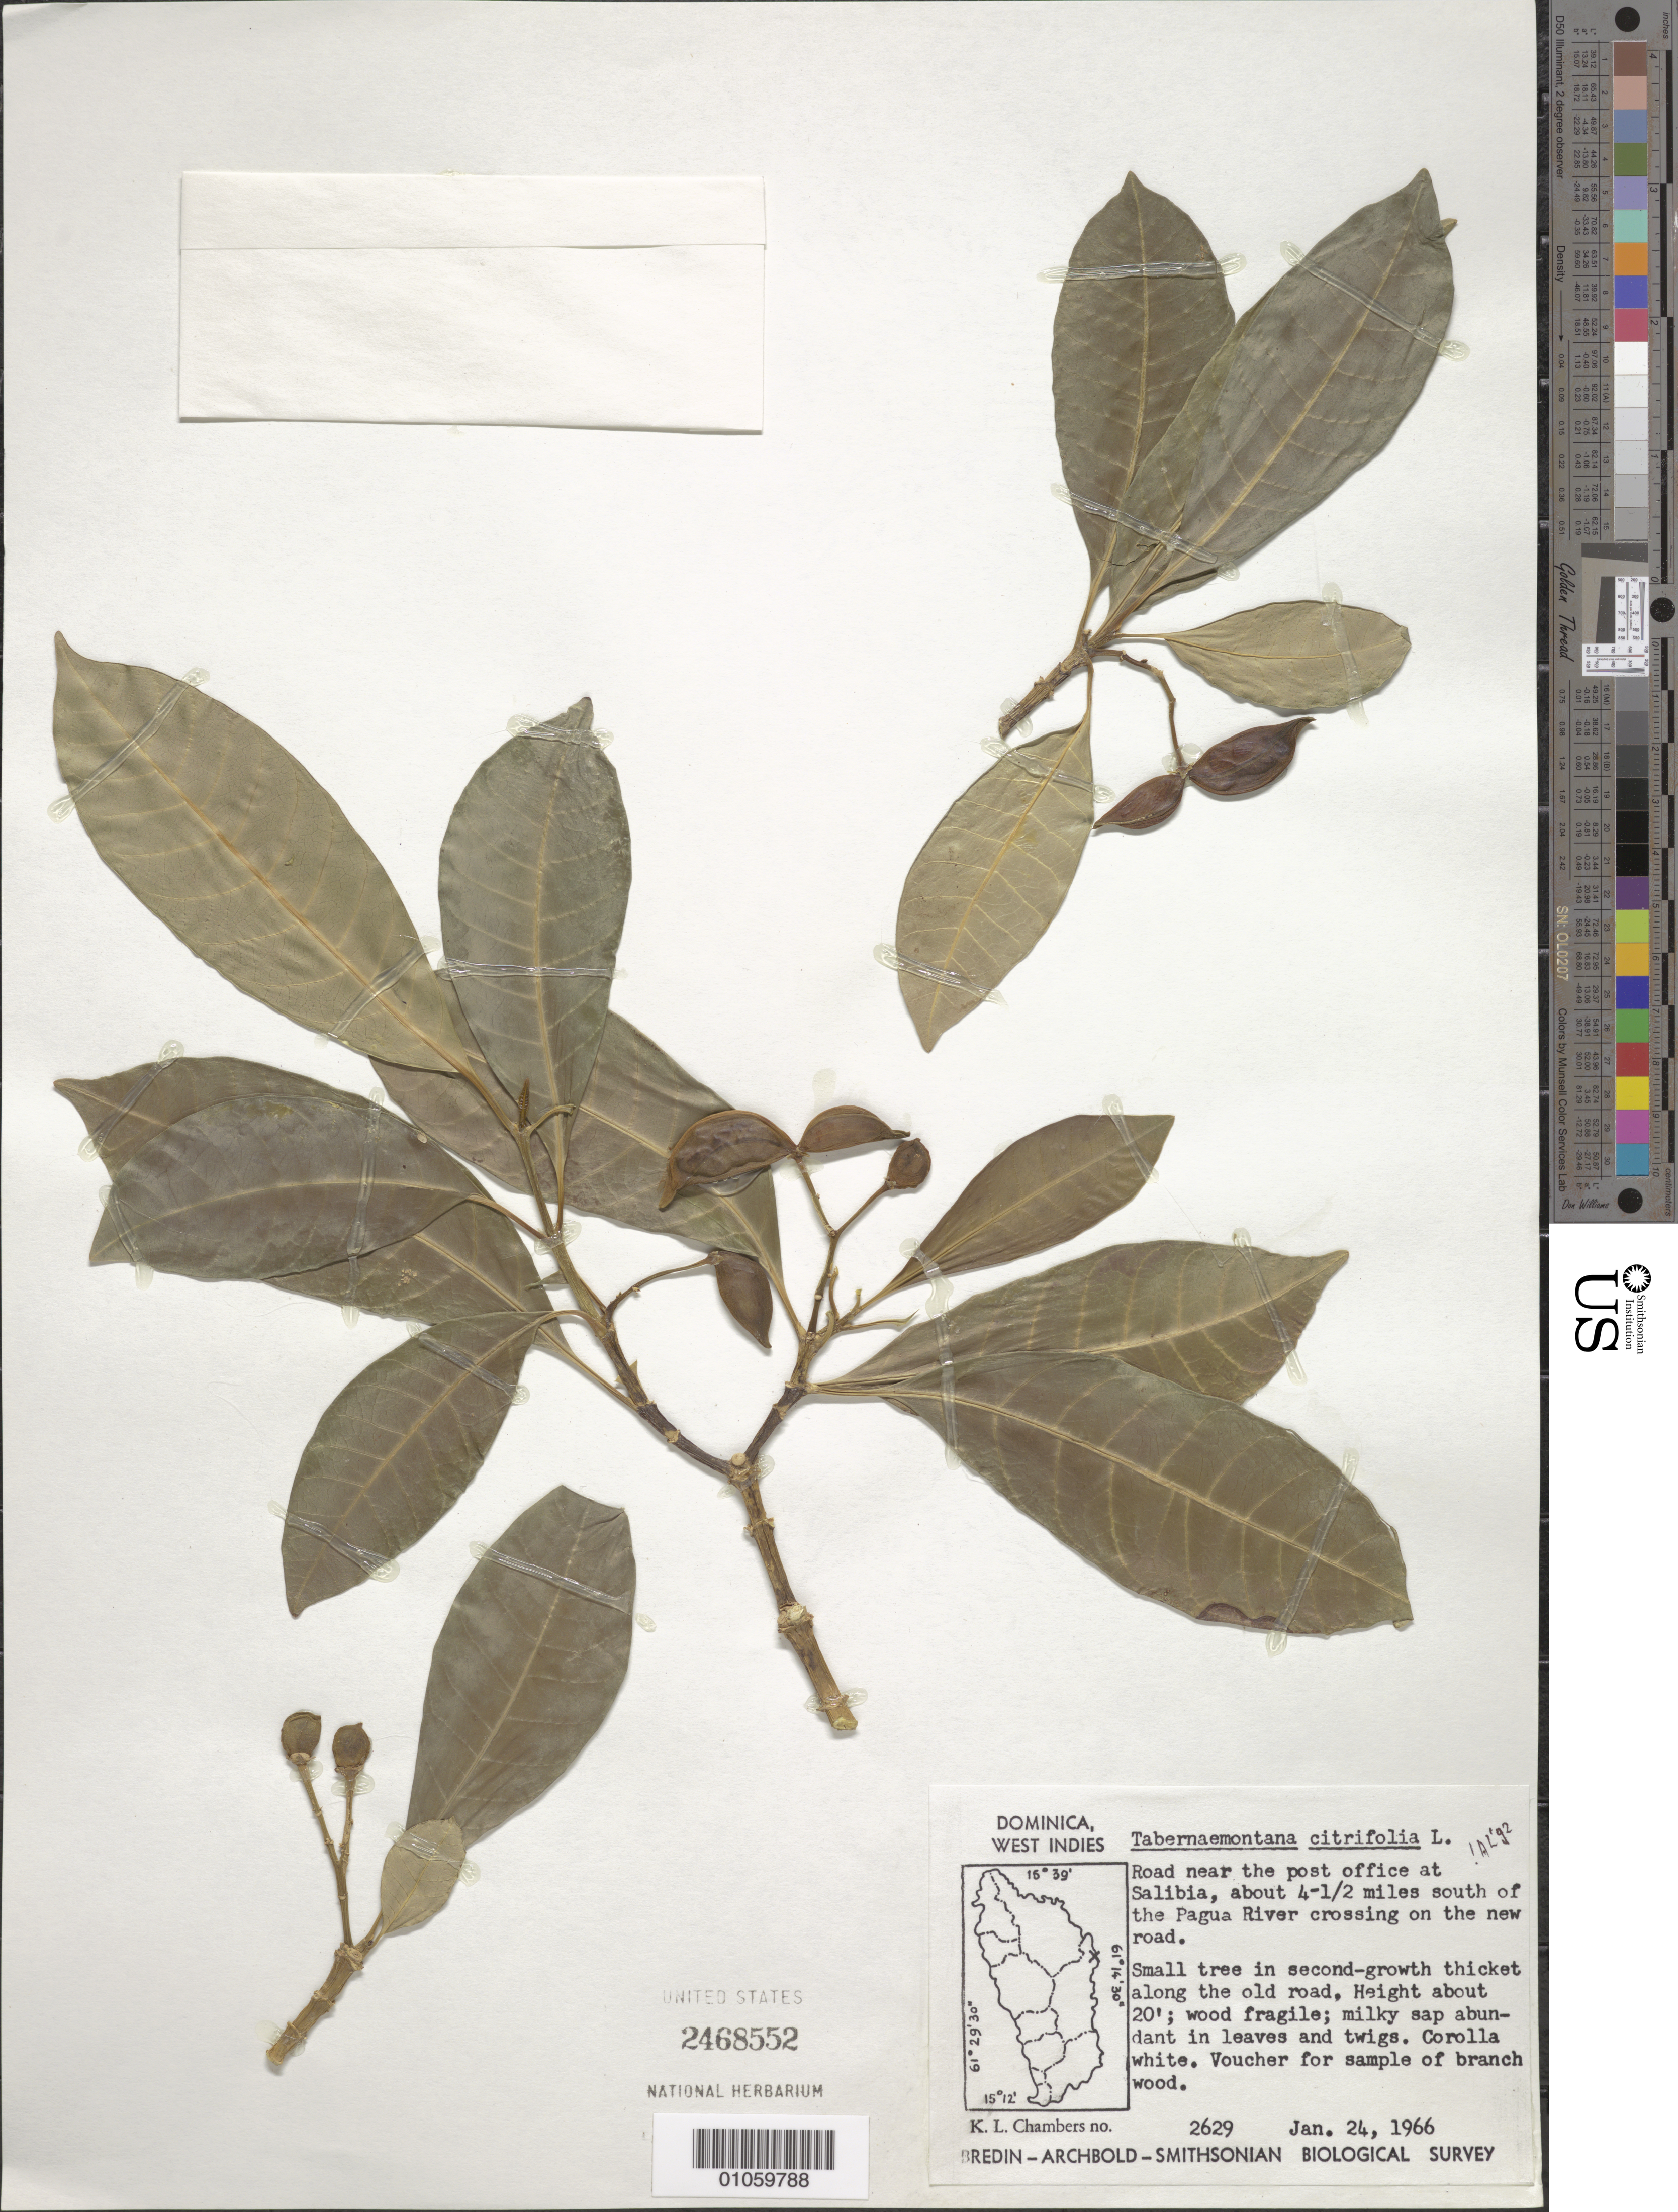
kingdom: Plantae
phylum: Tracheophyta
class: Magnoliopsida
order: Gentianales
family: Apocynaceae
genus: Tabernaemontana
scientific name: Tabernaemontana citrifolia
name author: L.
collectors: K. L. Chambers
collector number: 2629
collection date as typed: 24 Jan 1966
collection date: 1966-01-24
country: Dominica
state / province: St. David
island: Dominica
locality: Road near post office at Salibia, about 4.5 miles south of the Pagua River crossing on the new road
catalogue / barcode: US 2468552